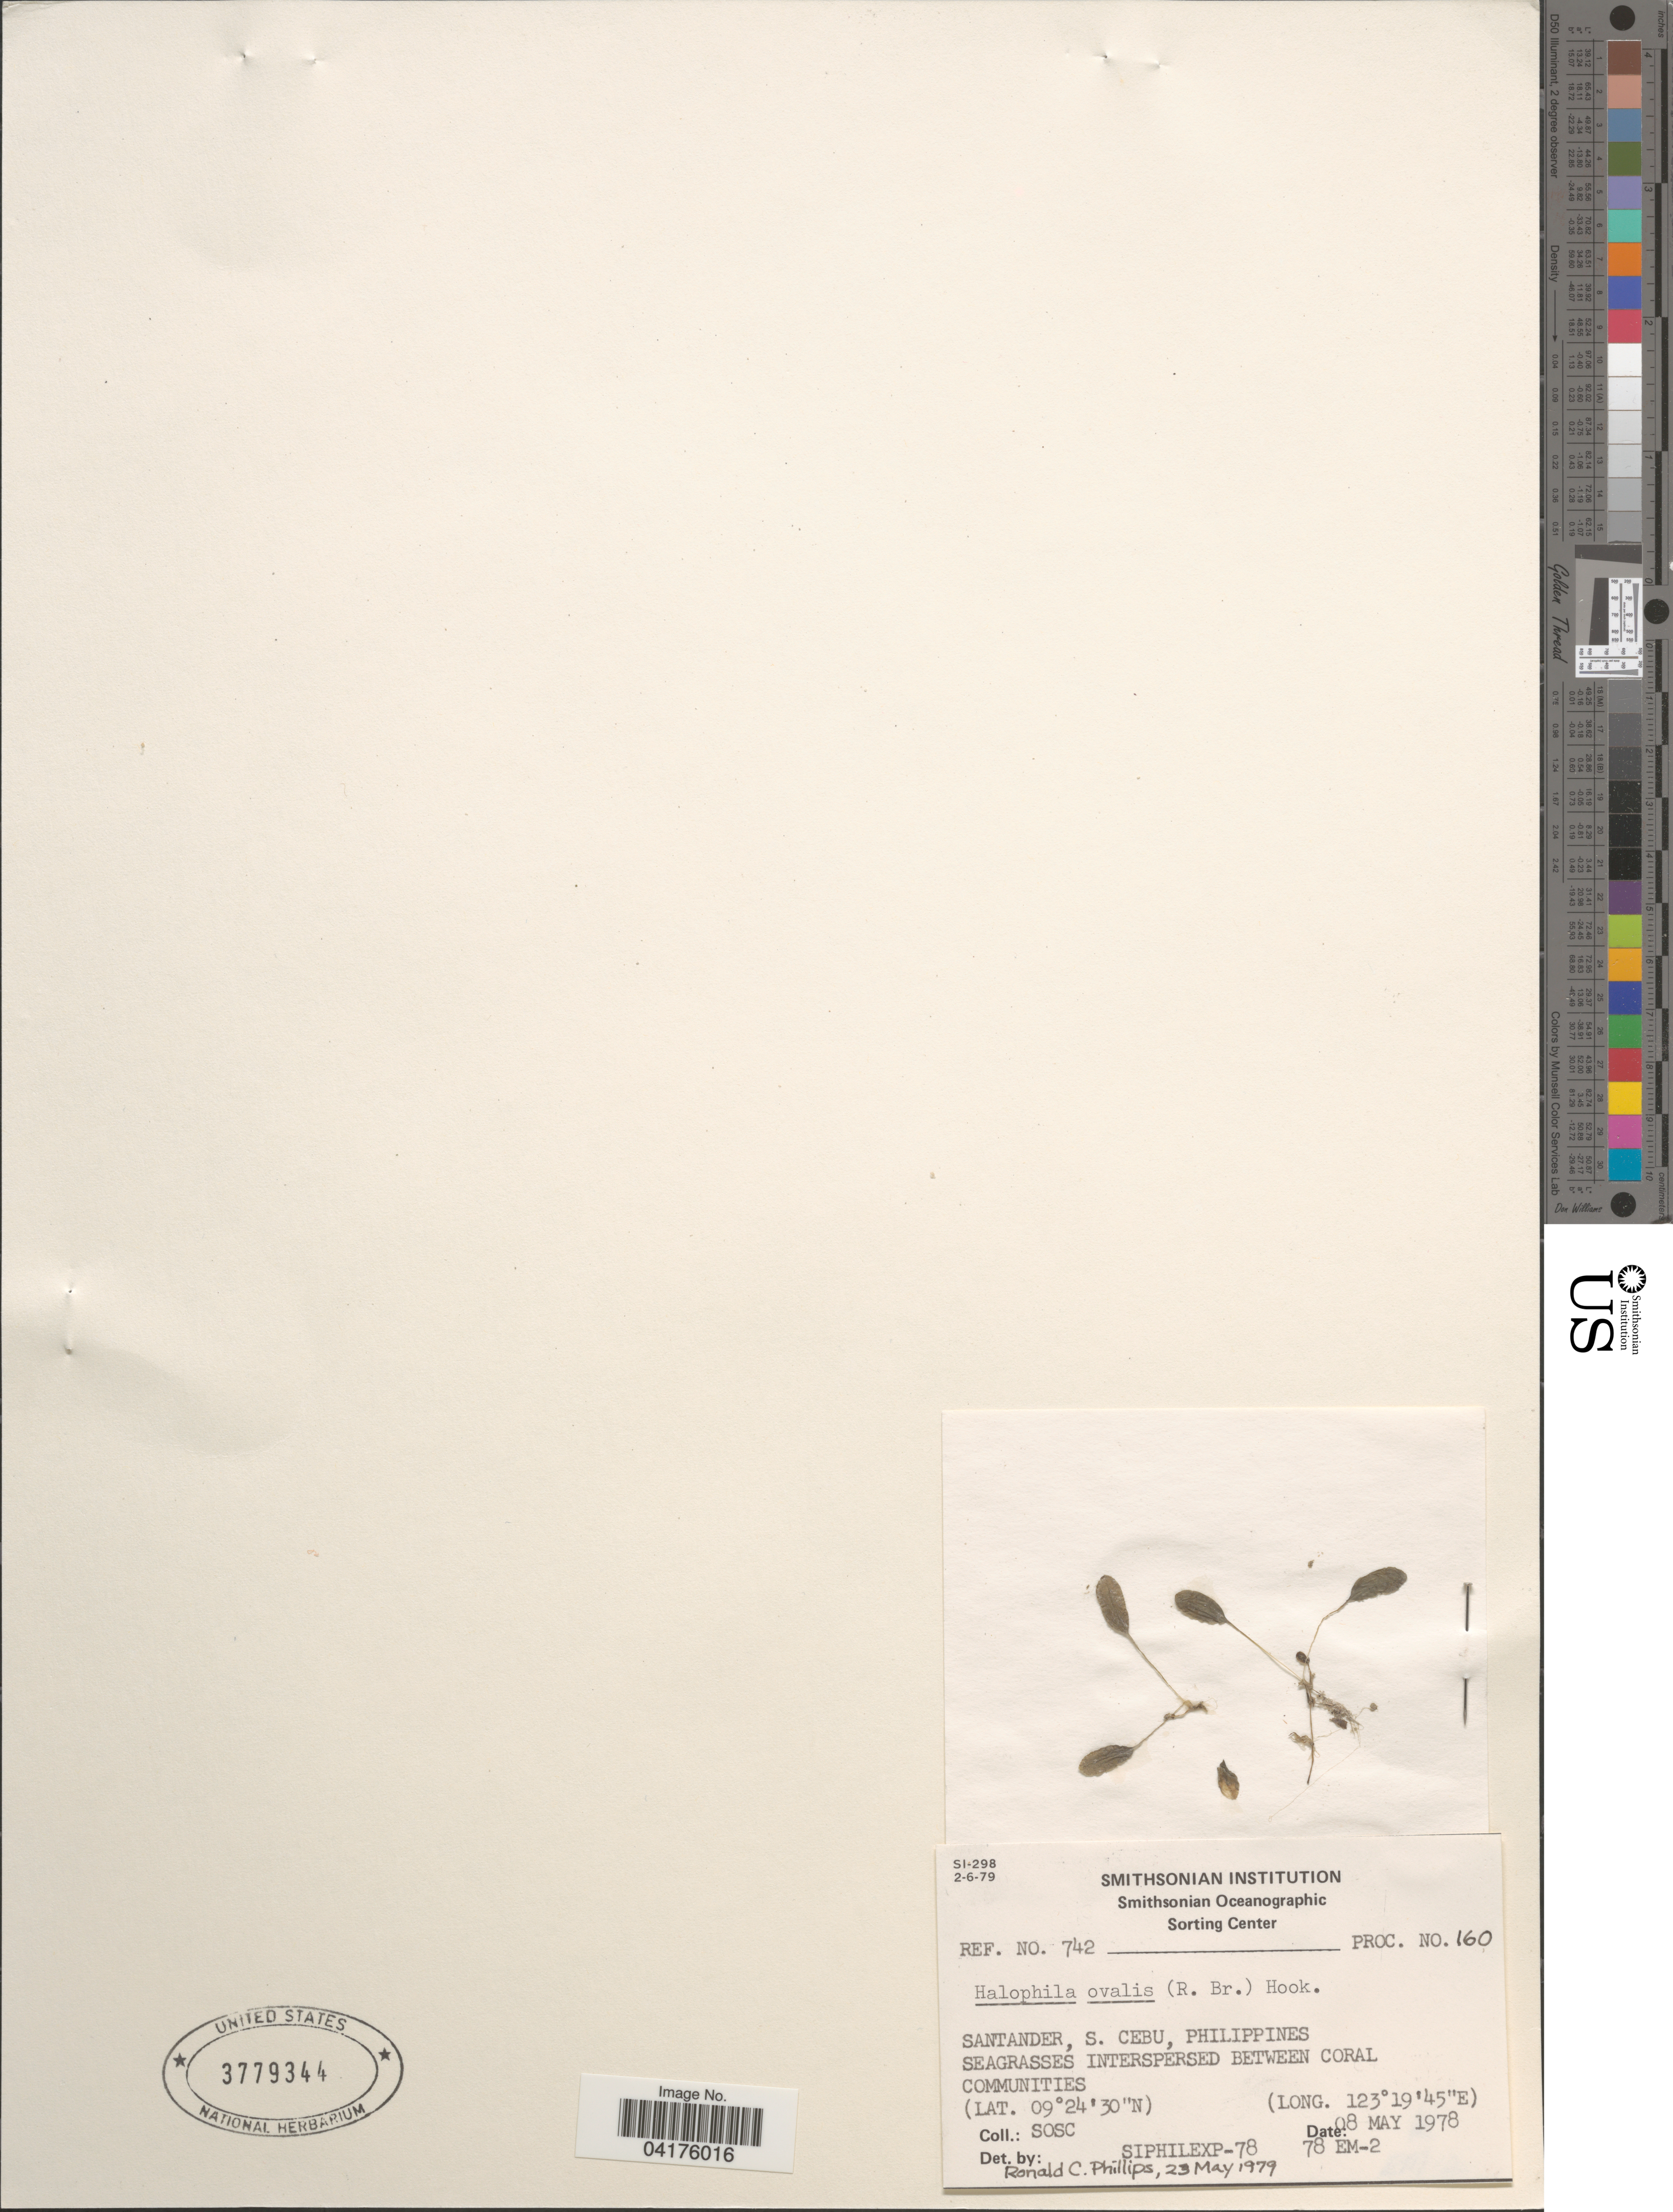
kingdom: Plantae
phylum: Tracheophyta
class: Liliopsida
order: Alismatales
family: Hydrocharitaceae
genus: Halophila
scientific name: Halophila ovalis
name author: (R. Br.) Hook. f.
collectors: Smithsonian Oceanographic Sorting Center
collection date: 1978-05-08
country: Philippines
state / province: Central Visayas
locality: Santander, S. Cebu. Seagrasses interspersed between coral communities.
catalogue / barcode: US 3779344